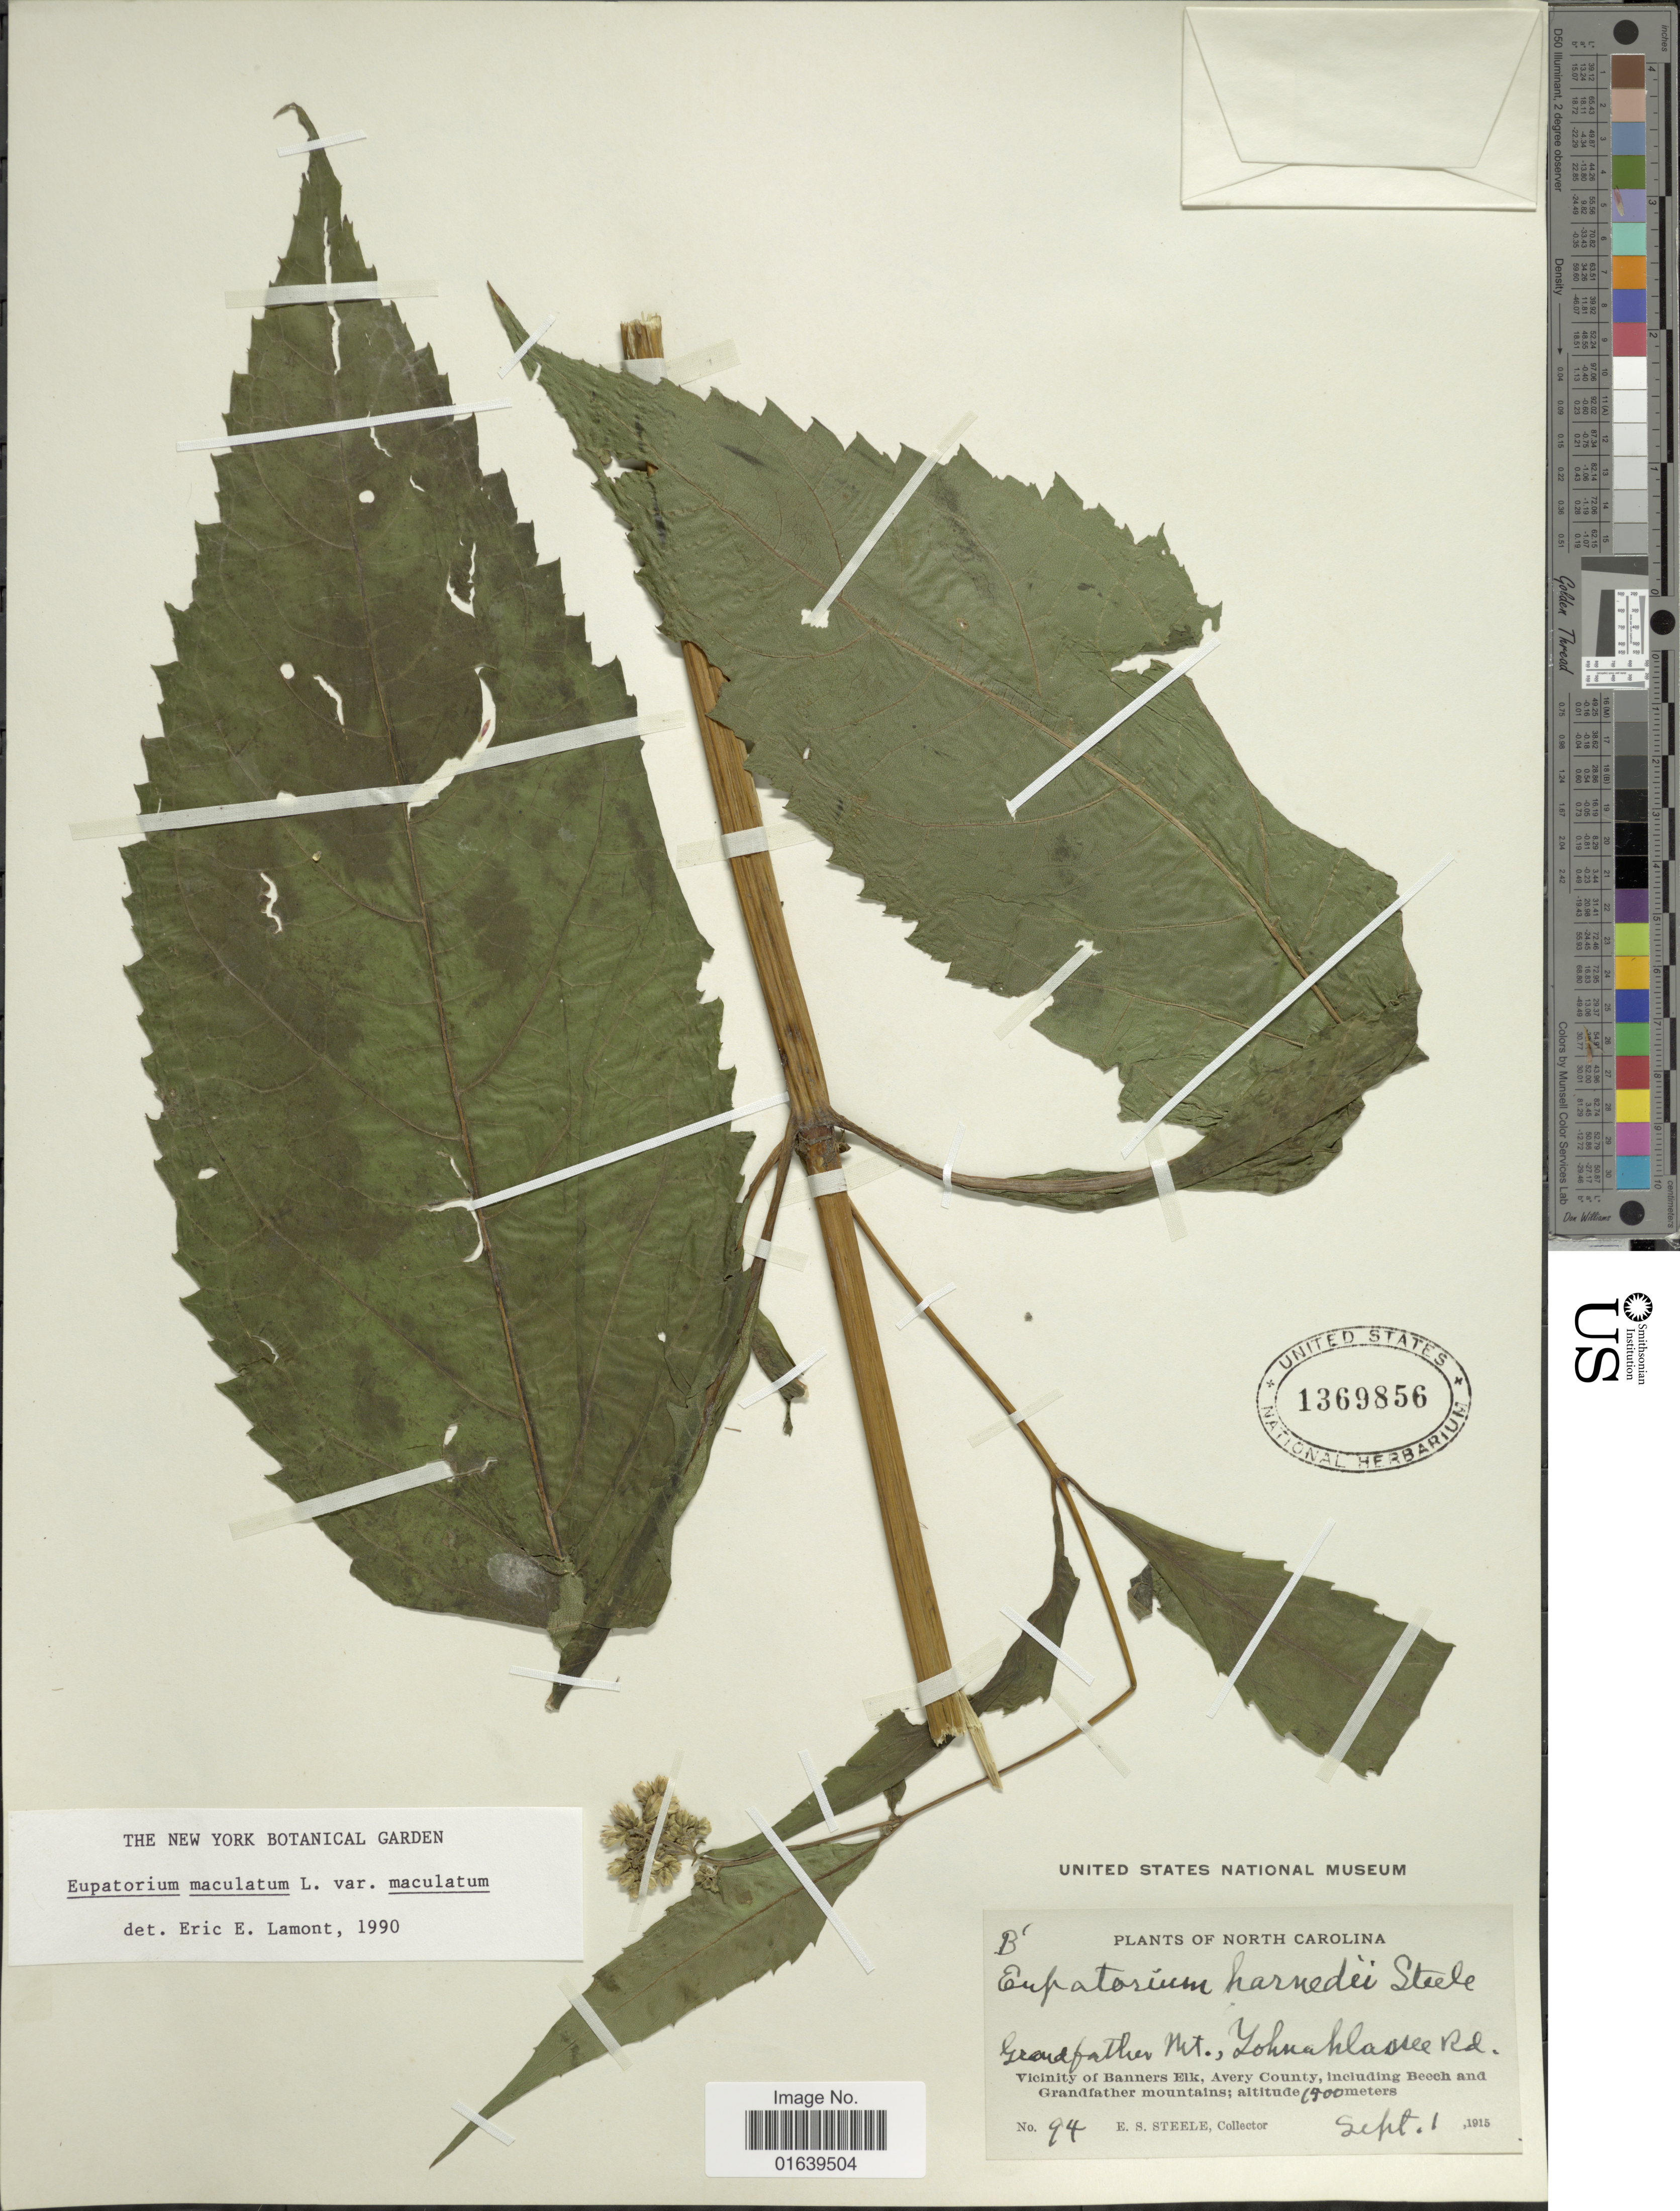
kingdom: Plantae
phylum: Tracheophyta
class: Magnoliopsida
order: Asterales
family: Asteraceae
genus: Eupatorium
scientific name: Eupatorium maculatum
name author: L.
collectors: E. Steele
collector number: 94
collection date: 1915-09-01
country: United States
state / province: North Carolina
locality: Grandfather Mt. Yohnahlassee Rd., Vicinity of Banners Elk, Avery County, including Beech and Grandfather mountains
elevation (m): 1900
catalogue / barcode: US 1369856